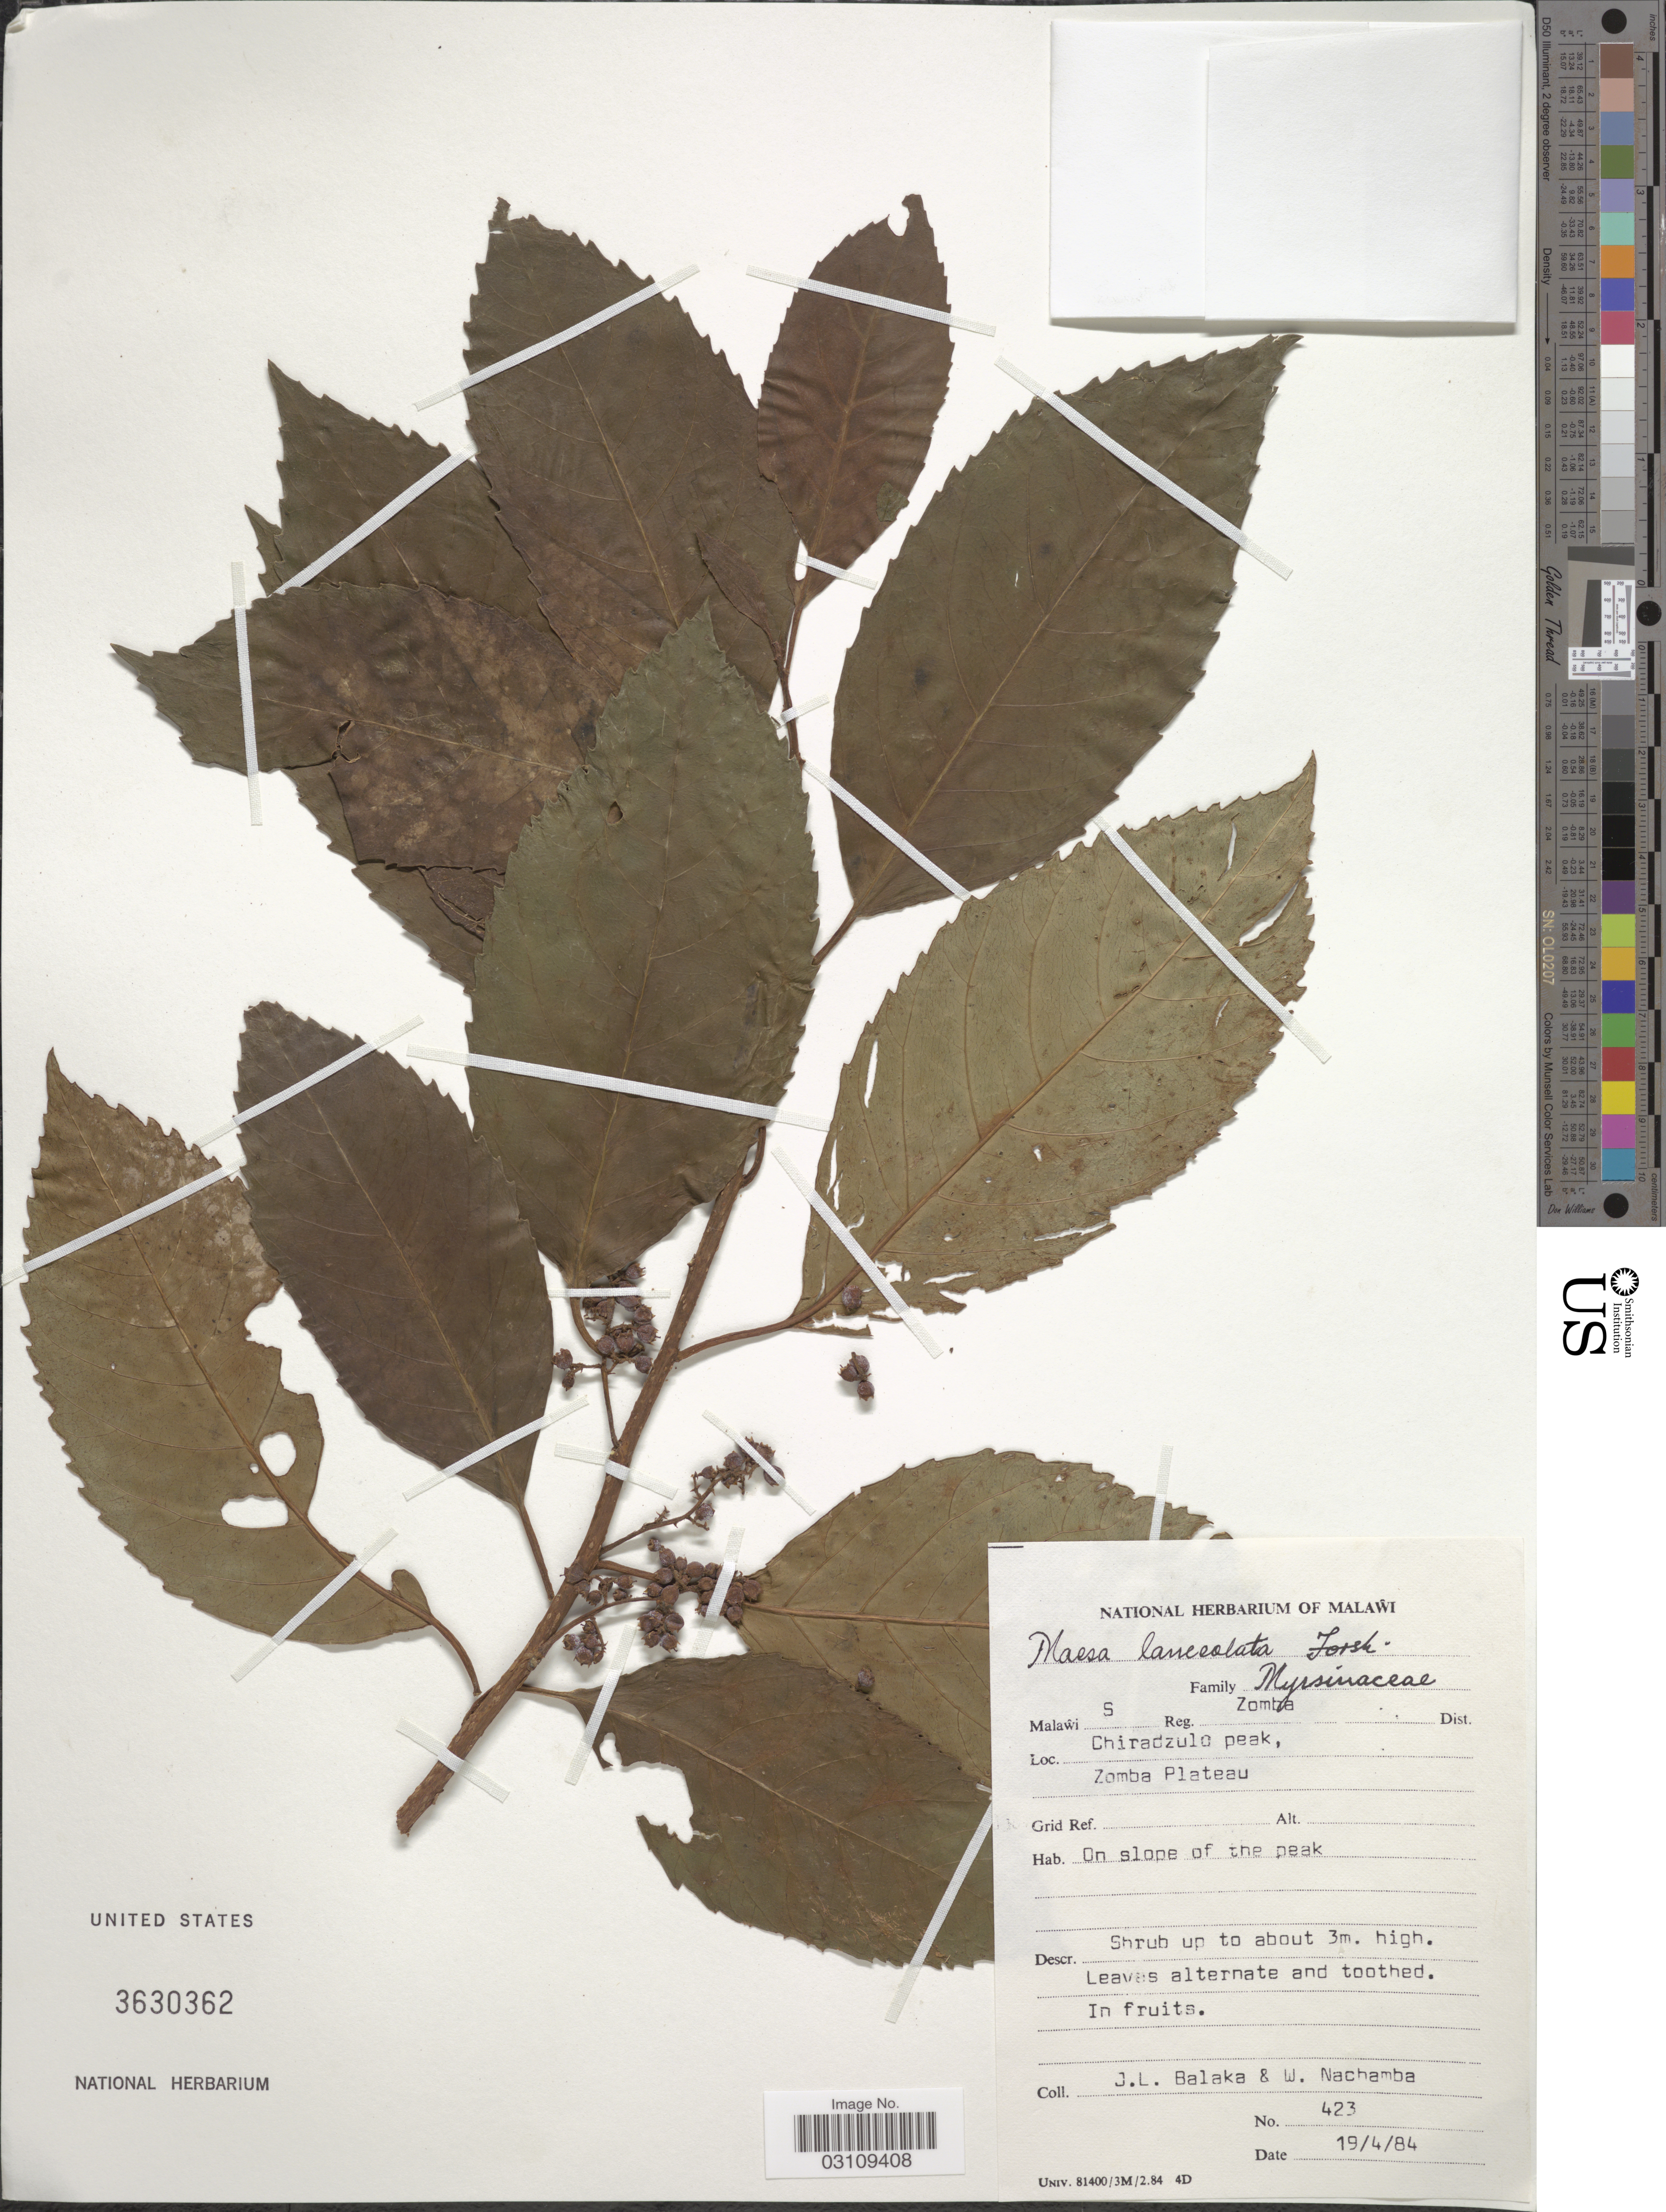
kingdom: Plantae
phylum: Tracheophyta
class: Magnoliopsida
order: Ericales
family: Primulaceae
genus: Maesa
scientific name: Maesa lanceolata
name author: Forssk.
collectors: J. Balaka & W. Nachamba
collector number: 423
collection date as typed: Transcribed d/m/y: 19/4/84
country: Malawi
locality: Malawi S Reg. Zomba Dist., Chiradzulo peak, Zomba Plateau. On slope of the peak.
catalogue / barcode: US 3630362